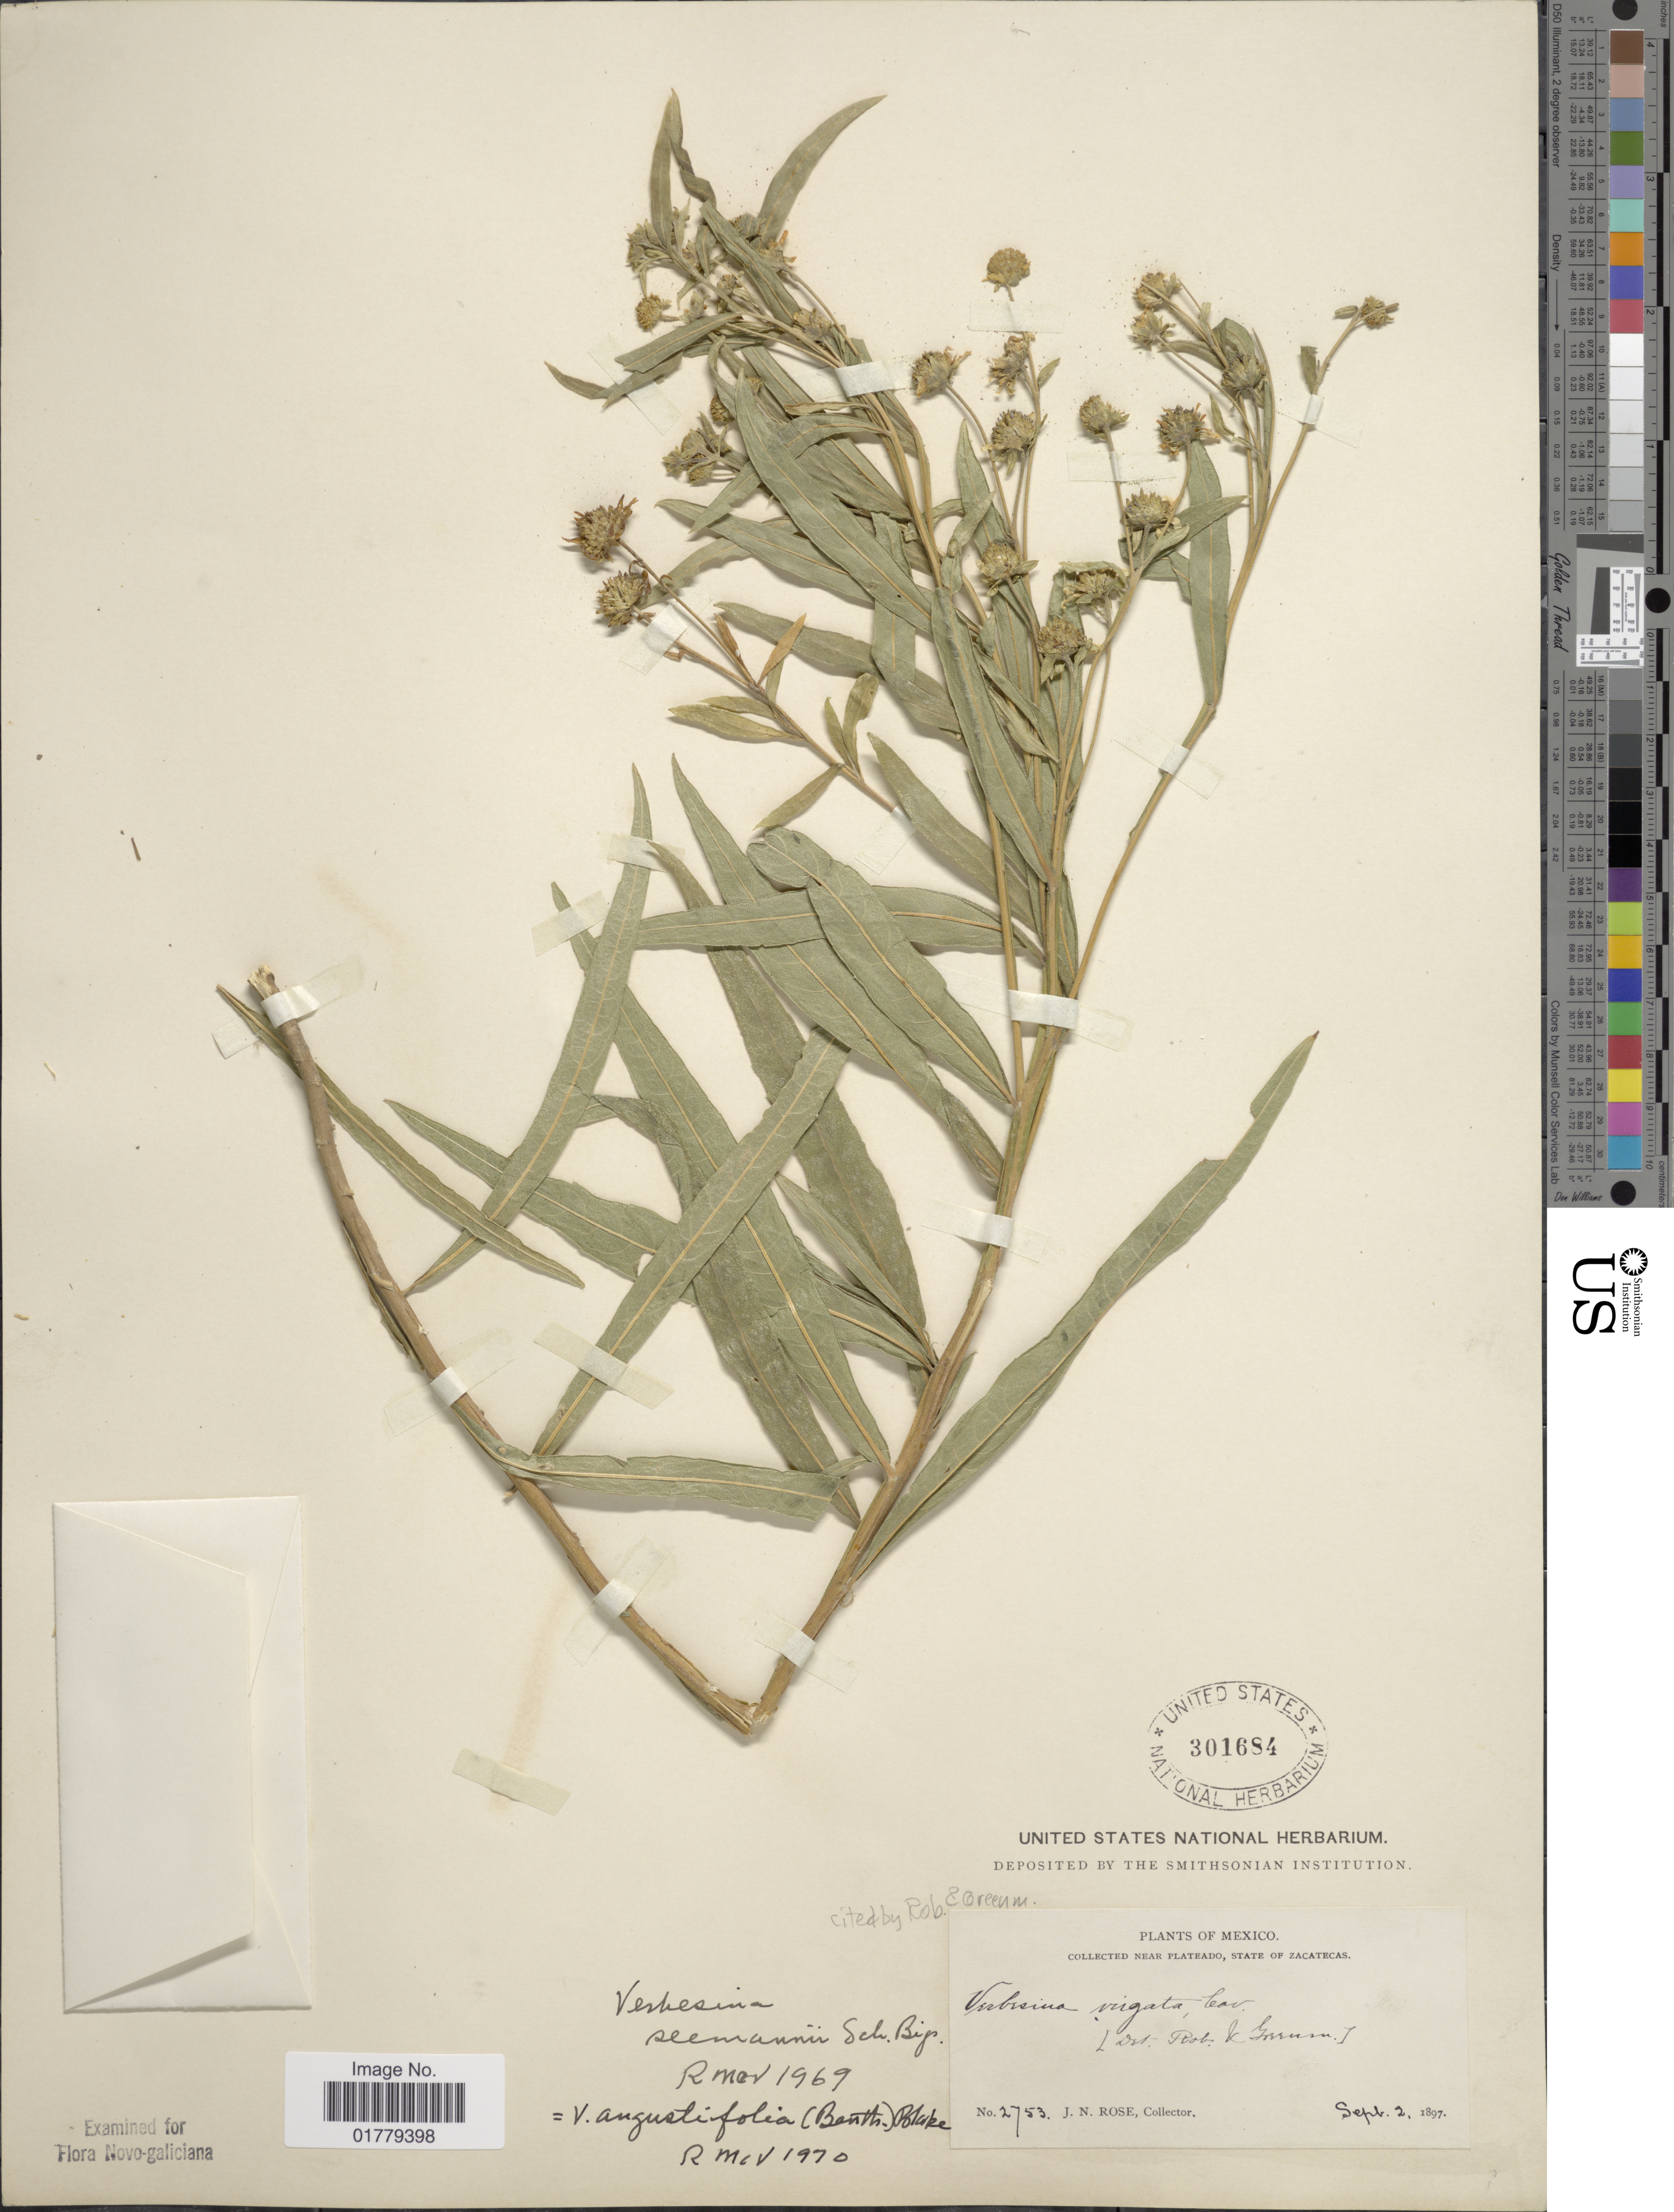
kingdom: Plantae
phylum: Tracheophyta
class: Magnoliopsida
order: Asterales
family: Asteraceae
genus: Verbesina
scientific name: Verbesina angustifolia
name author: S.F. Blake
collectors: J. N. Rose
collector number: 2753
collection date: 1897-09-02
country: Mexico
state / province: Zacatecas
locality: Near Plateado, State of Zacatecas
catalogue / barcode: US 301684